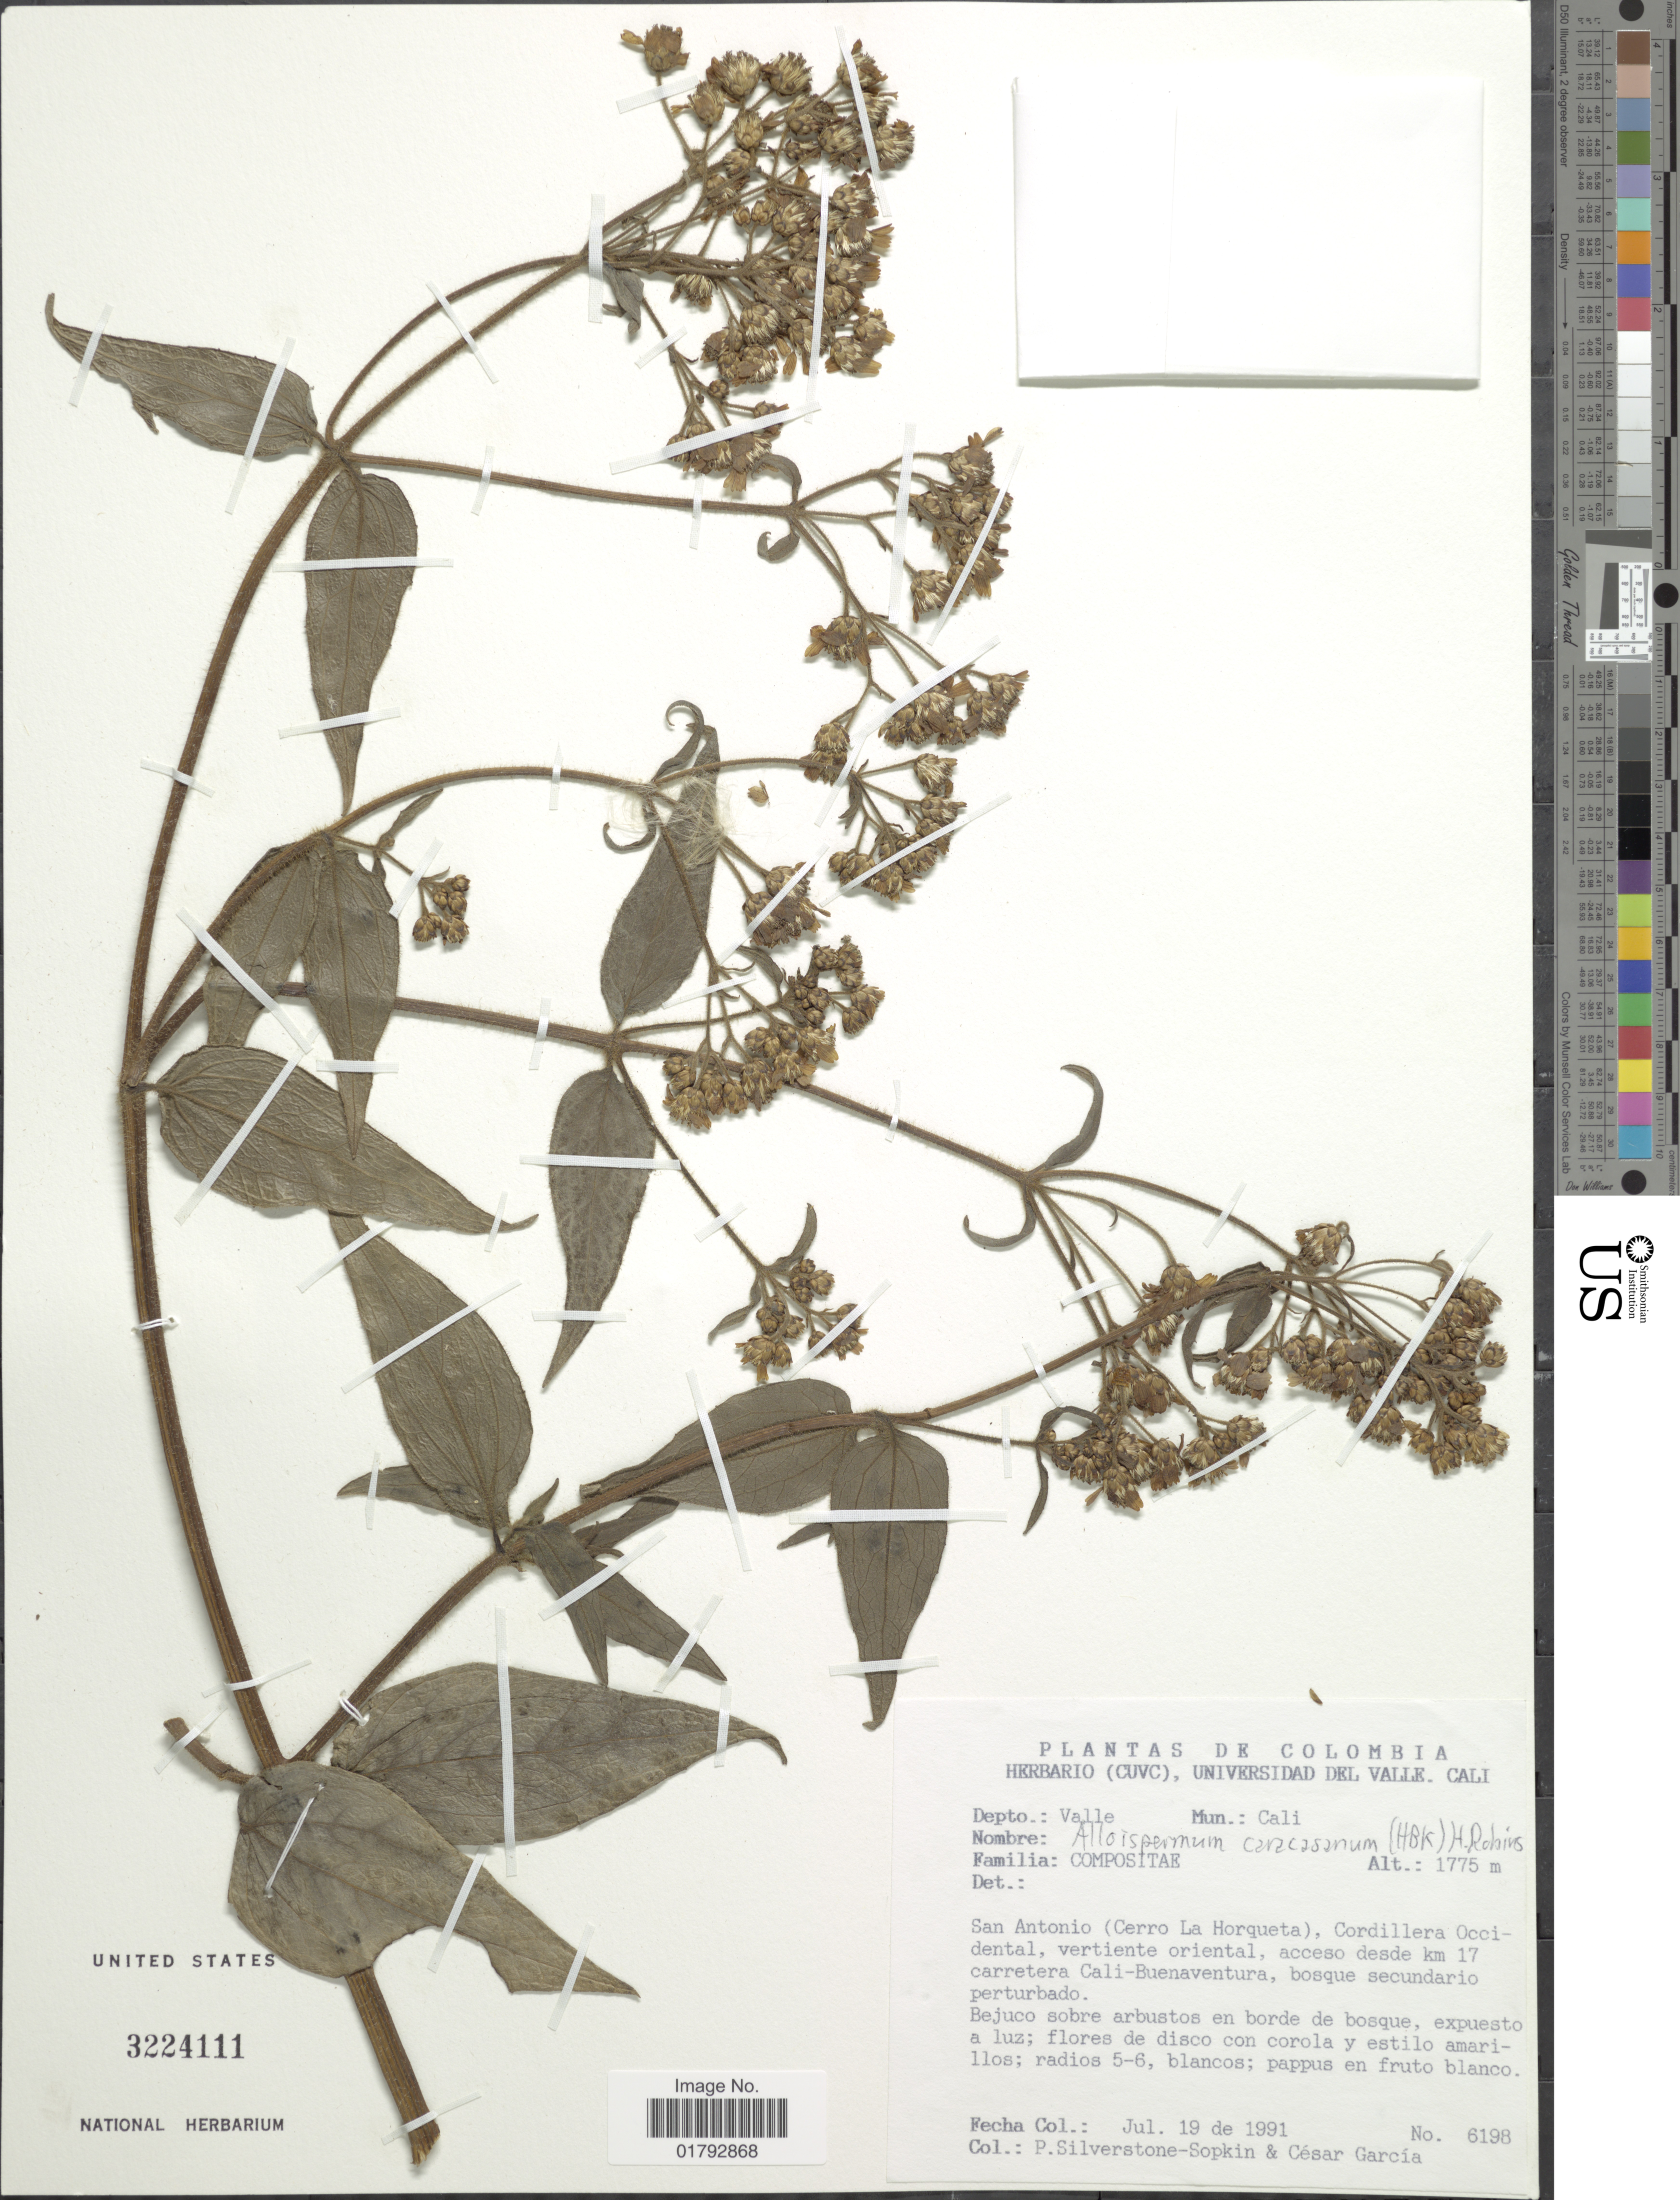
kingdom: Plantae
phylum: Tracheophyta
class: Magnoliopsida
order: Asterales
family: Asteraceae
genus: Alloispermum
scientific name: Alloispermum caracasanum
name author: (Kunth) H. Rob.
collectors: P. A. Silverstone-Sopkin & C. Garcia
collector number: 6198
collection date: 1991-07-19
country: Colombia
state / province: Valle del Cauca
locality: Depto.: Valle, Mun.: Cali. San Antonio (Cerro La Horqueta), Cordillera Occidental, vertiente oriental, acceso desde km 17 carretera Gali-Buenaventura, bosque secundario perturbado.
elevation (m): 1775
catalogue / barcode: US 3224111